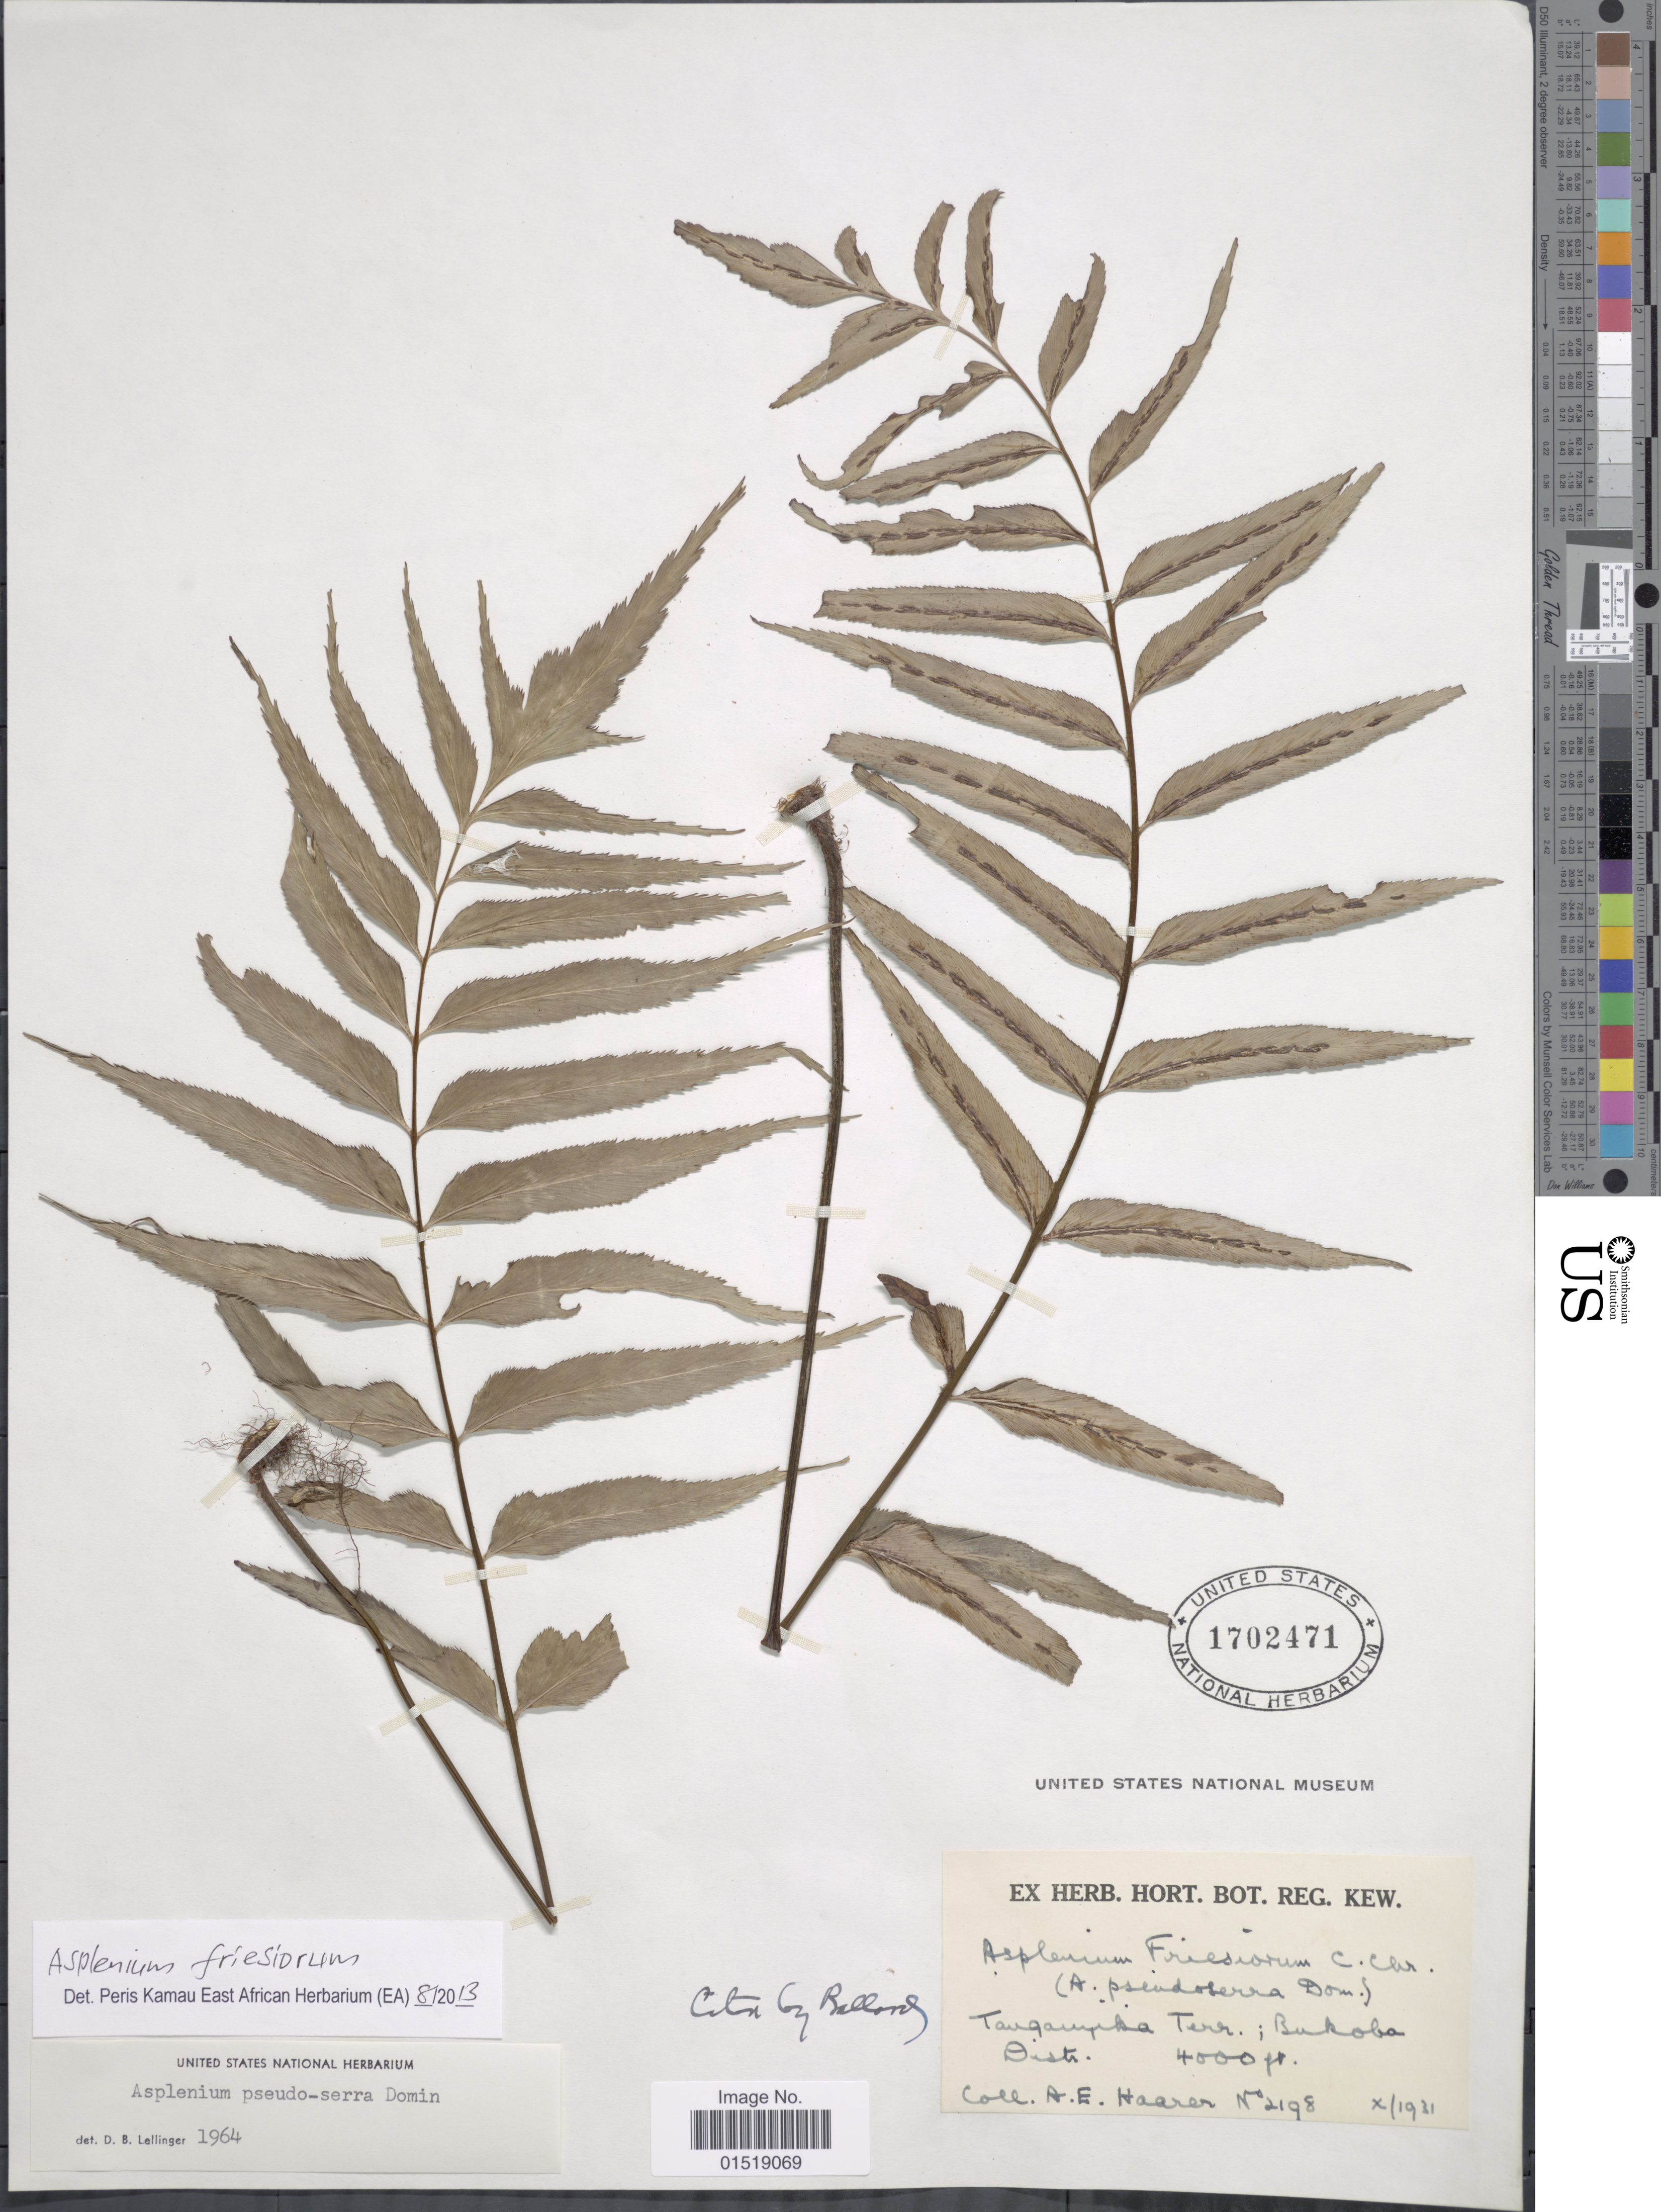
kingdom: Plantae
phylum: Tracheophyta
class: Polypodiopsida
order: Polypodiales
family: Aspleniaceae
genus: Asplenium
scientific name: Asplenium friesiorum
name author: C. Chr.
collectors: A. Haarer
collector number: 2198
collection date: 1931-10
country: Tanzania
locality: Tanganyika Terr.: Bukoba Distr.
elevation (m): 1219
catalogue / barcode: US 1702471